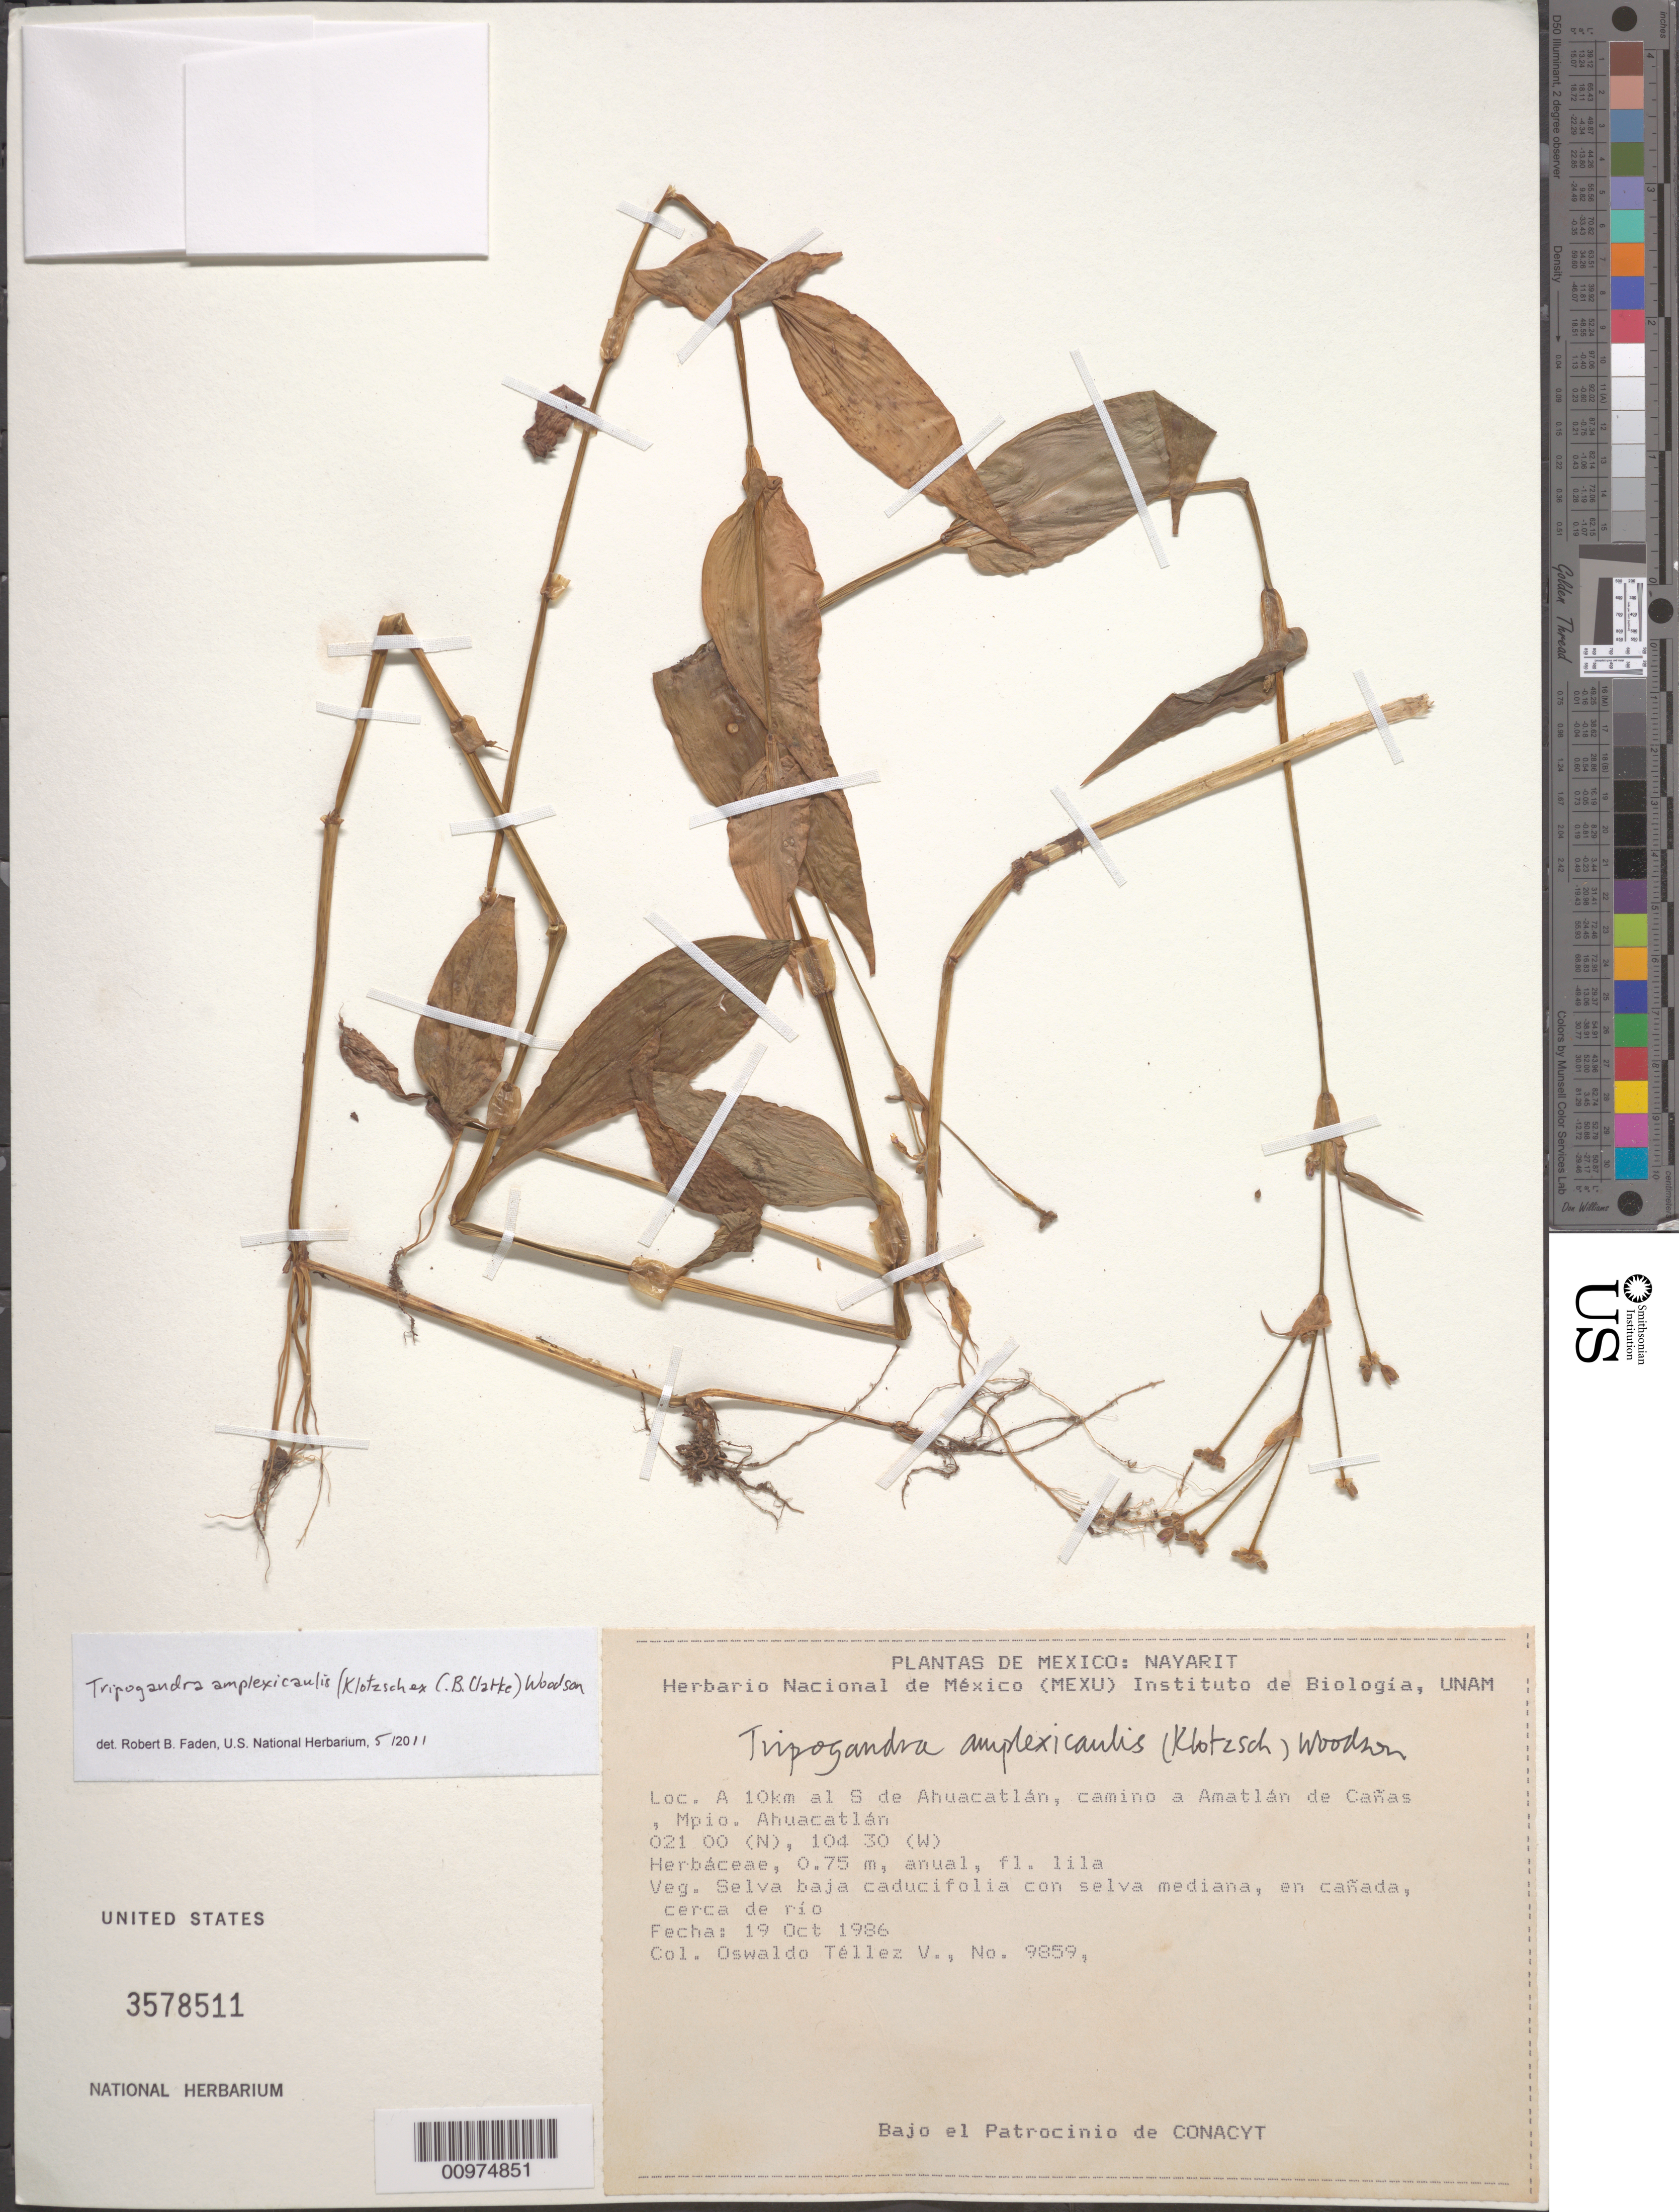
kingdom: Plantae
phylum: Tracheophyta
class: Liliopsida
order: Commelinales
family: Commelinaceae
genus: Tripogandra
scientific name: Tripogandra amplexicaulis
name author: (Klotzsch ex C.B. Clarke) Woodson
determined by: Faden, Robert B., (US), Smithsonian Institution - National Museum of Natural History (UNITED STATES)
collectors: O. Téllez V.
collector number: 9859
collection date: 1986-10-19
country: Mexico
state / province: Nayarit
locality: Loc. A 10km al S de Ahuacatlan, camino a Amatlan de Canas, Mpio. Ahuacatlan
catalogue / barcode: US 3578511